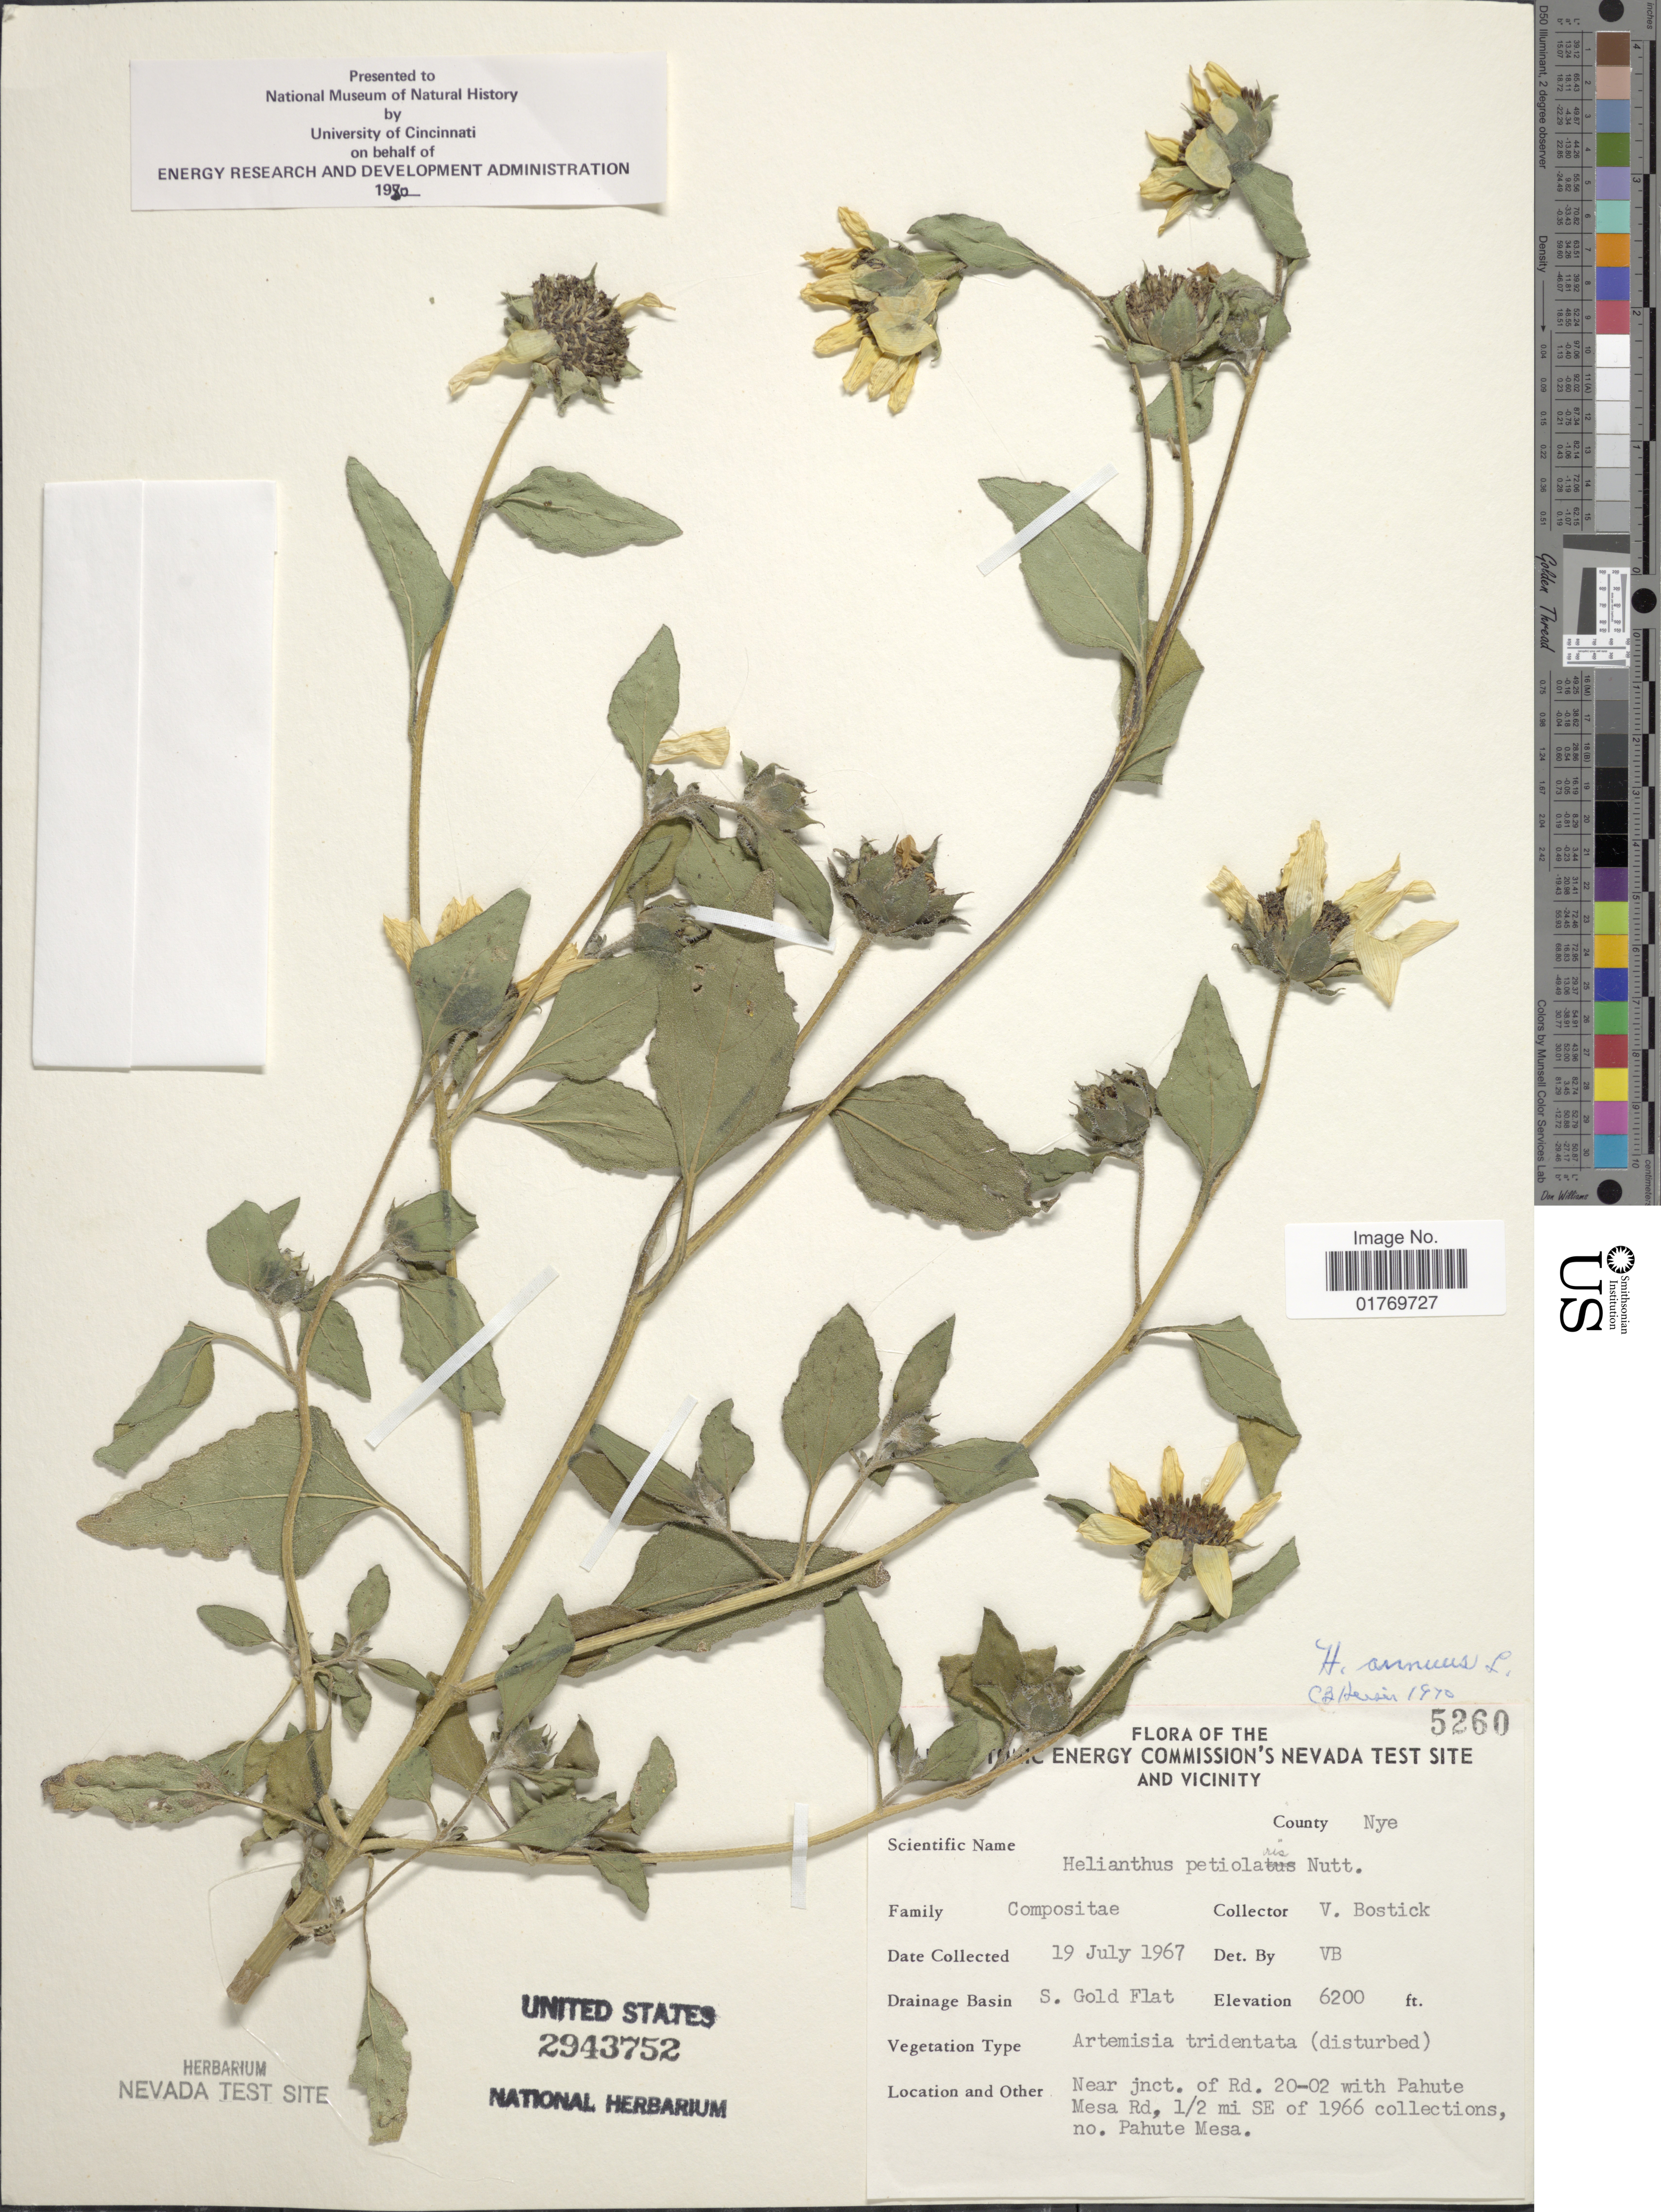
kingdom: Plantae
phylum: Tracheophyta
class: Magnoliopsida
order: Asterales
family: Asteraceae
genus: Helianthus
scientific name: Helianthus annuus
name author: L.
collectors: V. Bostick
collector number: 5260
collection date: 1967-07-19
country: United States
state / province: Nevada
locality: U. S. Atomic Energy Commision' s Nevada Test Site And Vicinity, County Nye, Drainage Basin Amargosa, Ash Meadows, along Ash Meadows Rd betw. Devils Hole & Ash Meadows Lodge, 0.8 mi NW of Lodge. Sec. 23, T 18 S, R 50 E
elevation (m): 1890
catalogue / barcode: US 2943752